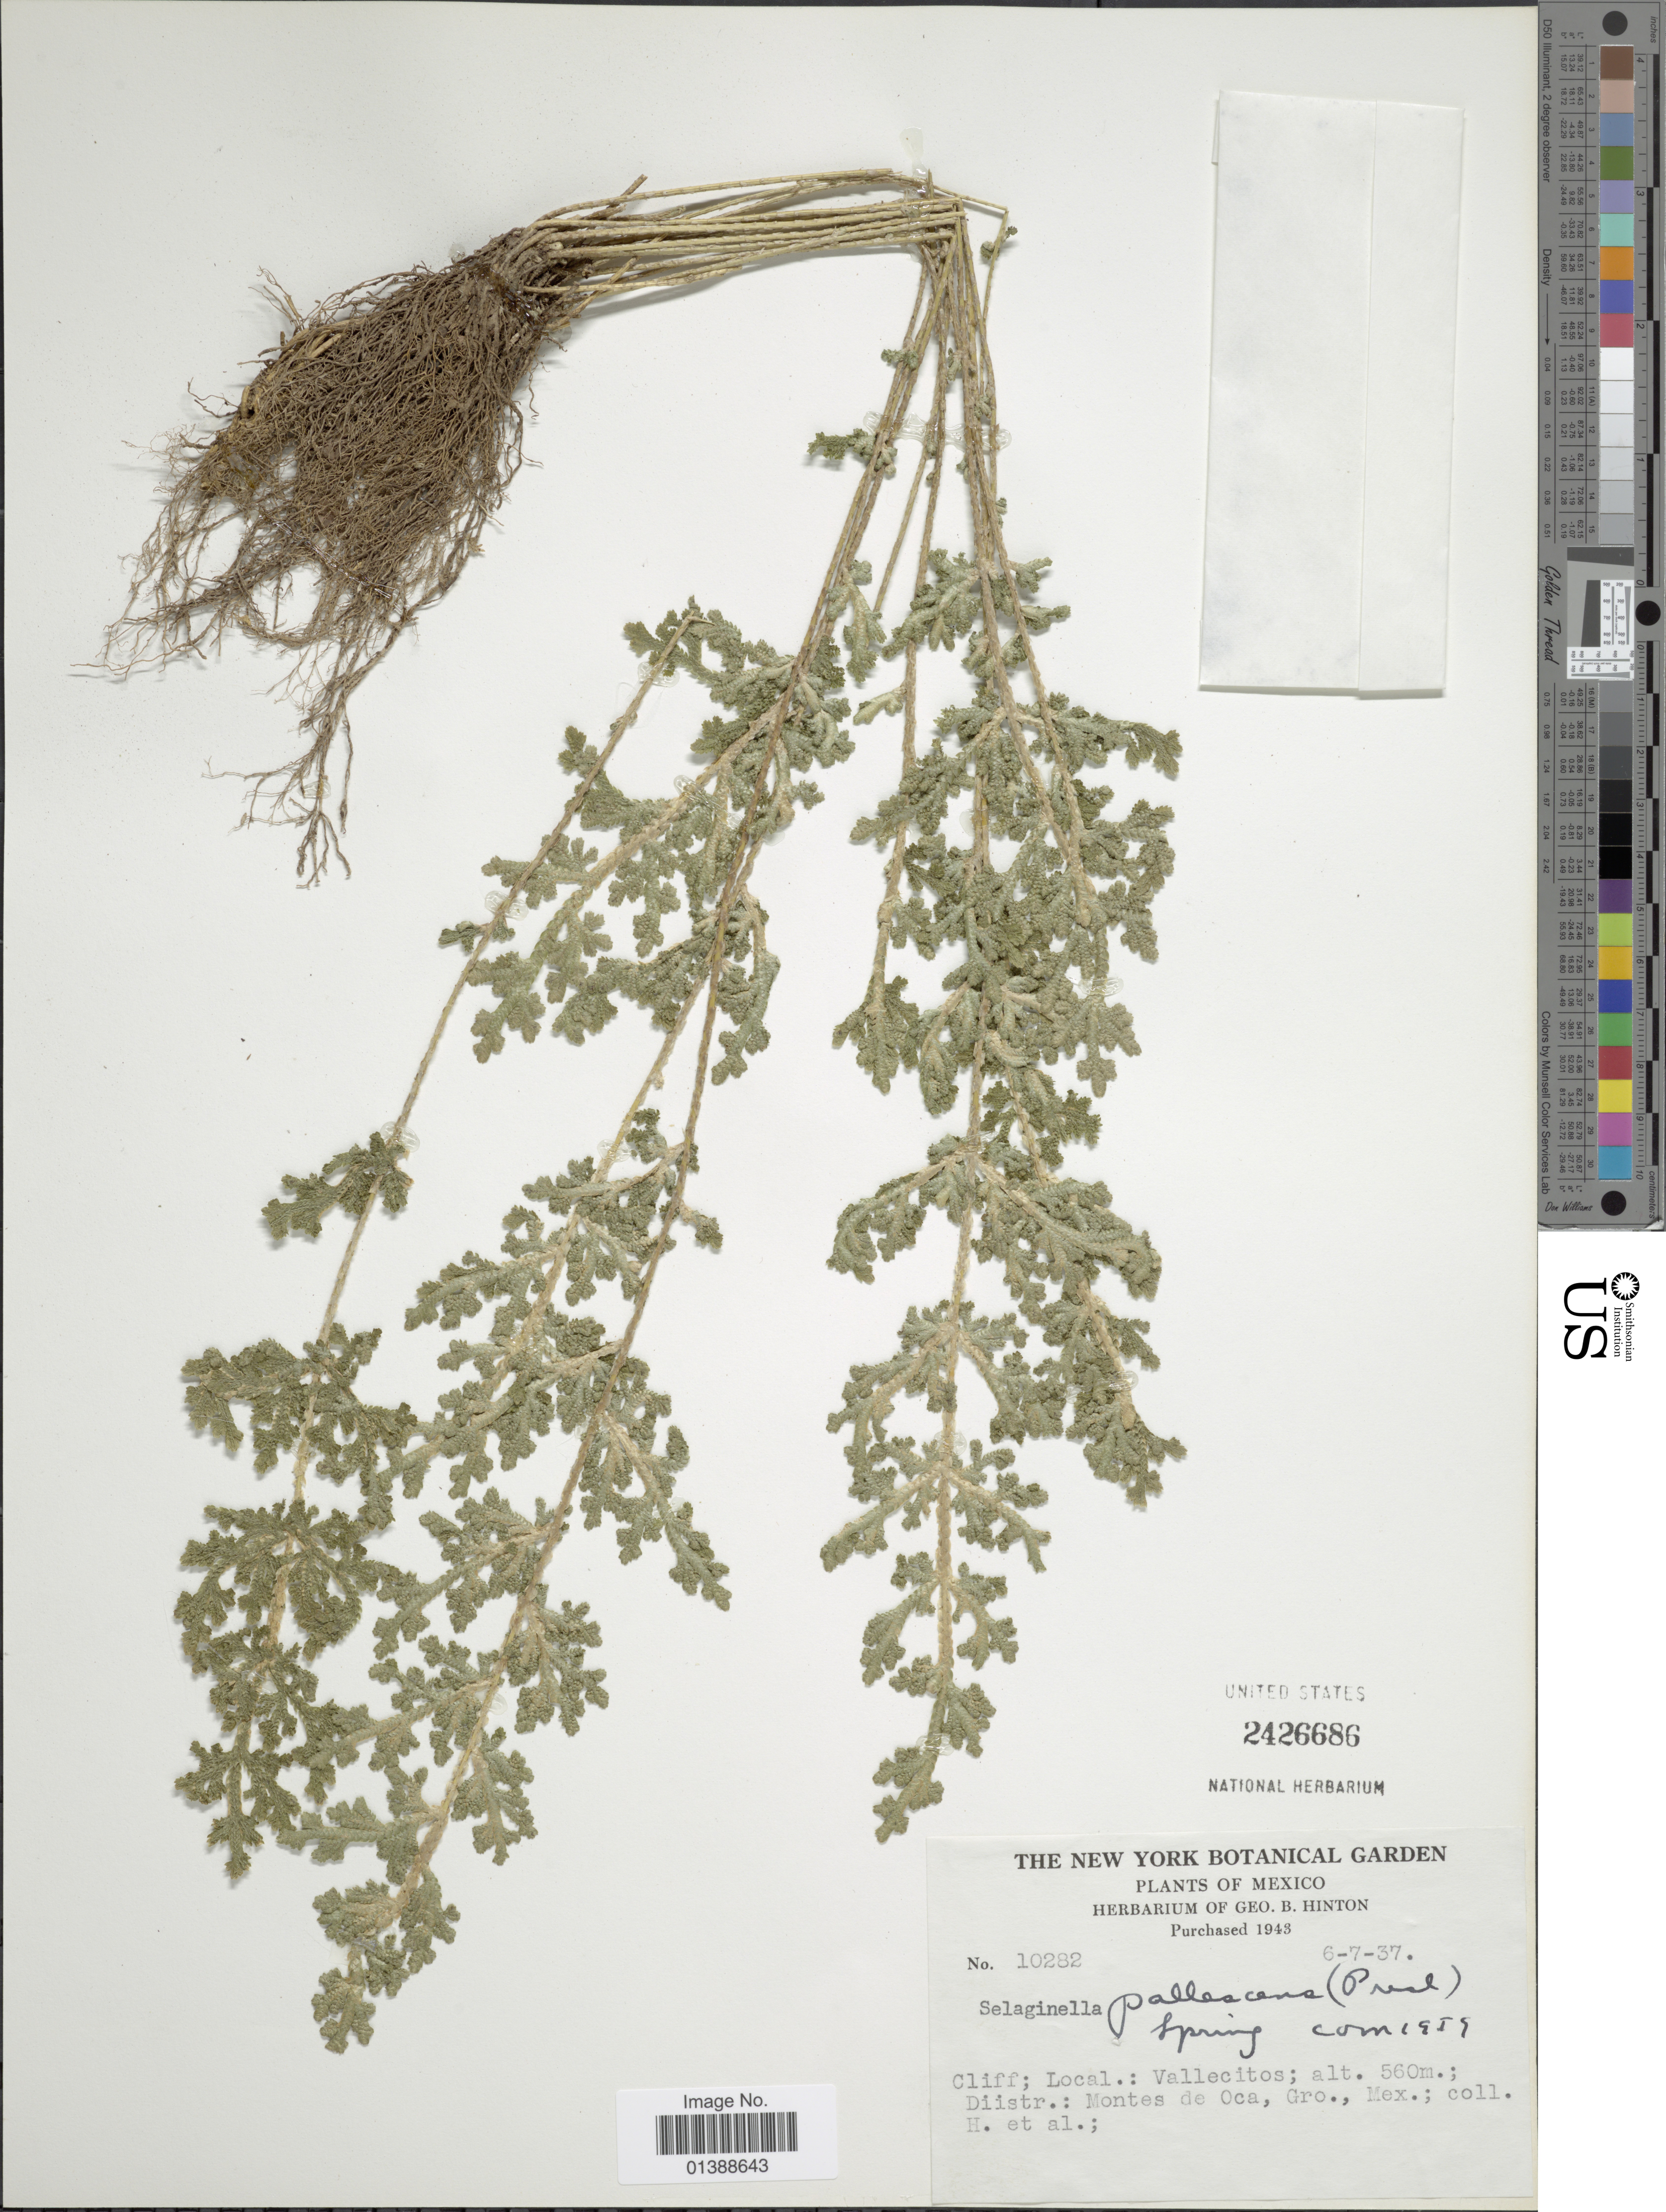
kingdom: Plantae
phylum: Tracheophyta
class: Lycopodiopsida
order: Selaginellales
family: Selaginellaceae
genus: Selaginella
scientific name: Selaginella pallescens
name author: (C. Presl) Spring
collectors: G. B. Hinton & et al.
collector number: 10282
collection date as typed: Transcribed d/m/y: 6/7/37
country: Mexico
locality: Vallecitos, Diistr.: Montes de Oca, Gro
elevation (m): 560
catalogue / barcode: US 2426686